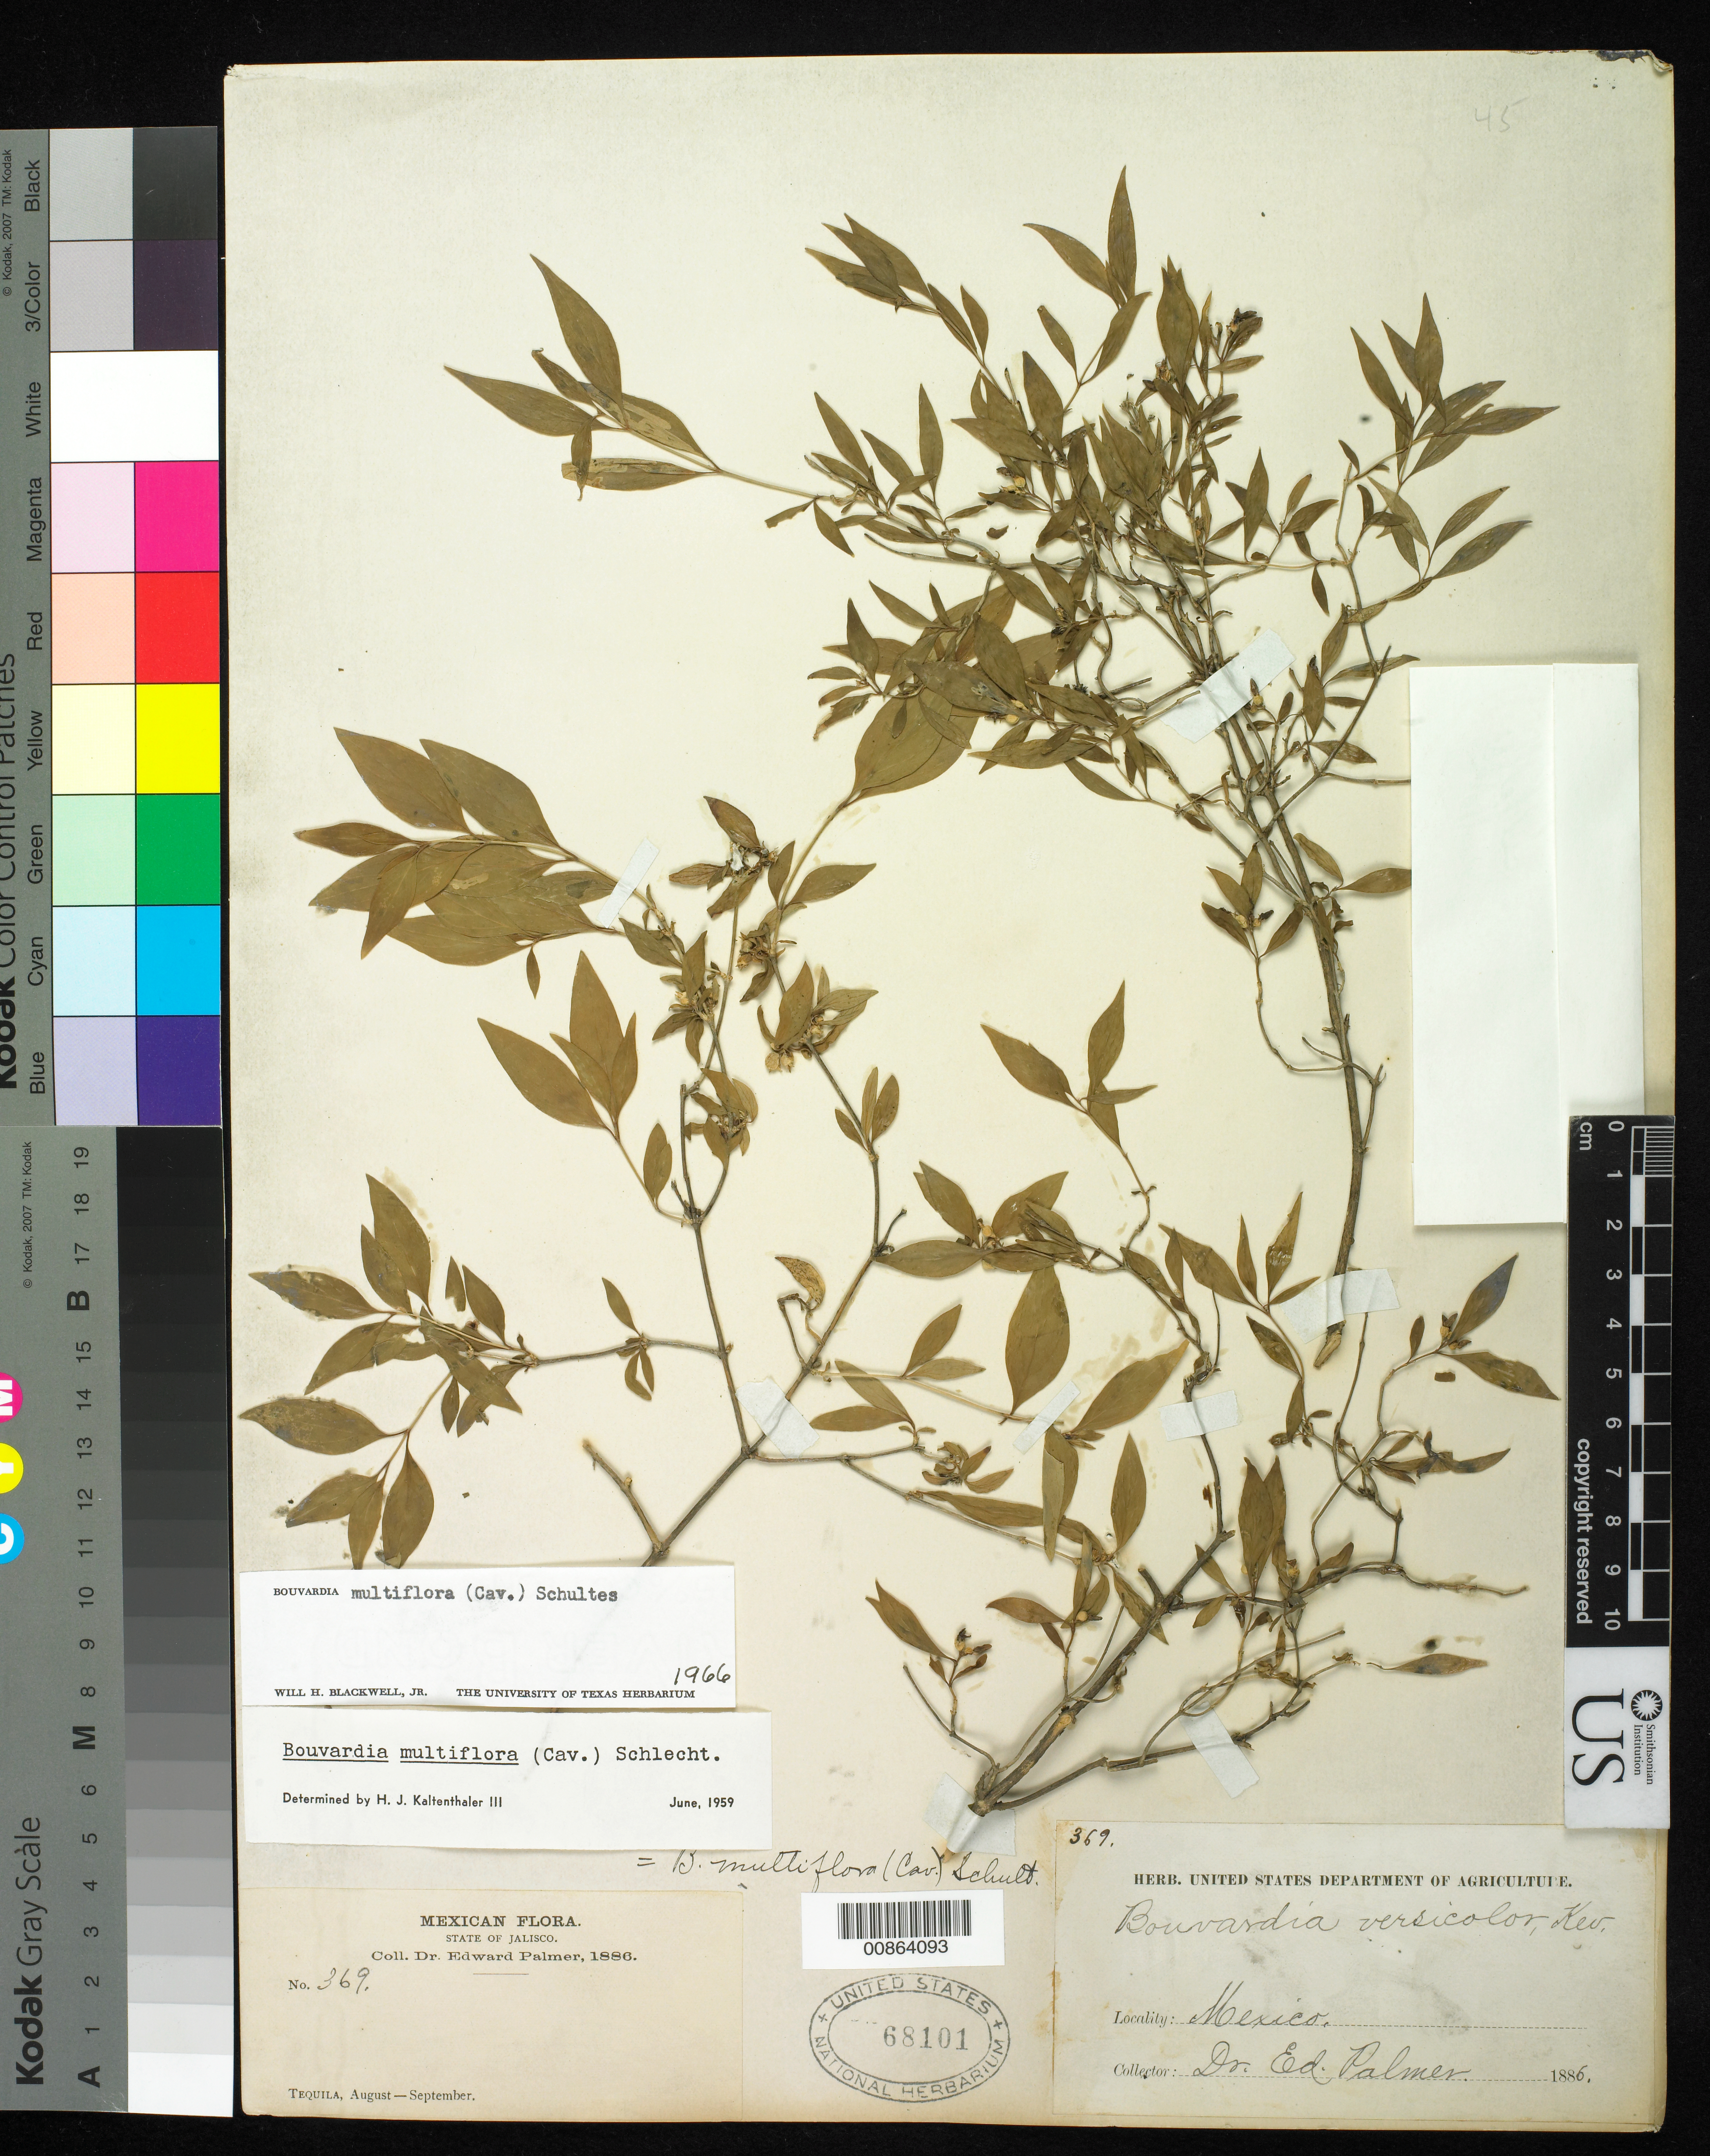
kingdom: Plantae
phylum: Tracheophyta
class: Magnoliopsida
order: Gentianales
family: Rubiaceae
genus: Bouvardia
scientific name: Bouvardia multiflora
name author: (Cav.) Schult.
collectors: E. Palmer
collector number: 369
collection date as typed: Aug 1886 to -- Sep 1886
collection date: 1886-08/1886-09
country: Mexico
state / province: Jalisco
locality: Chapala, Jalisco.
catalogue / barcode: US 68101